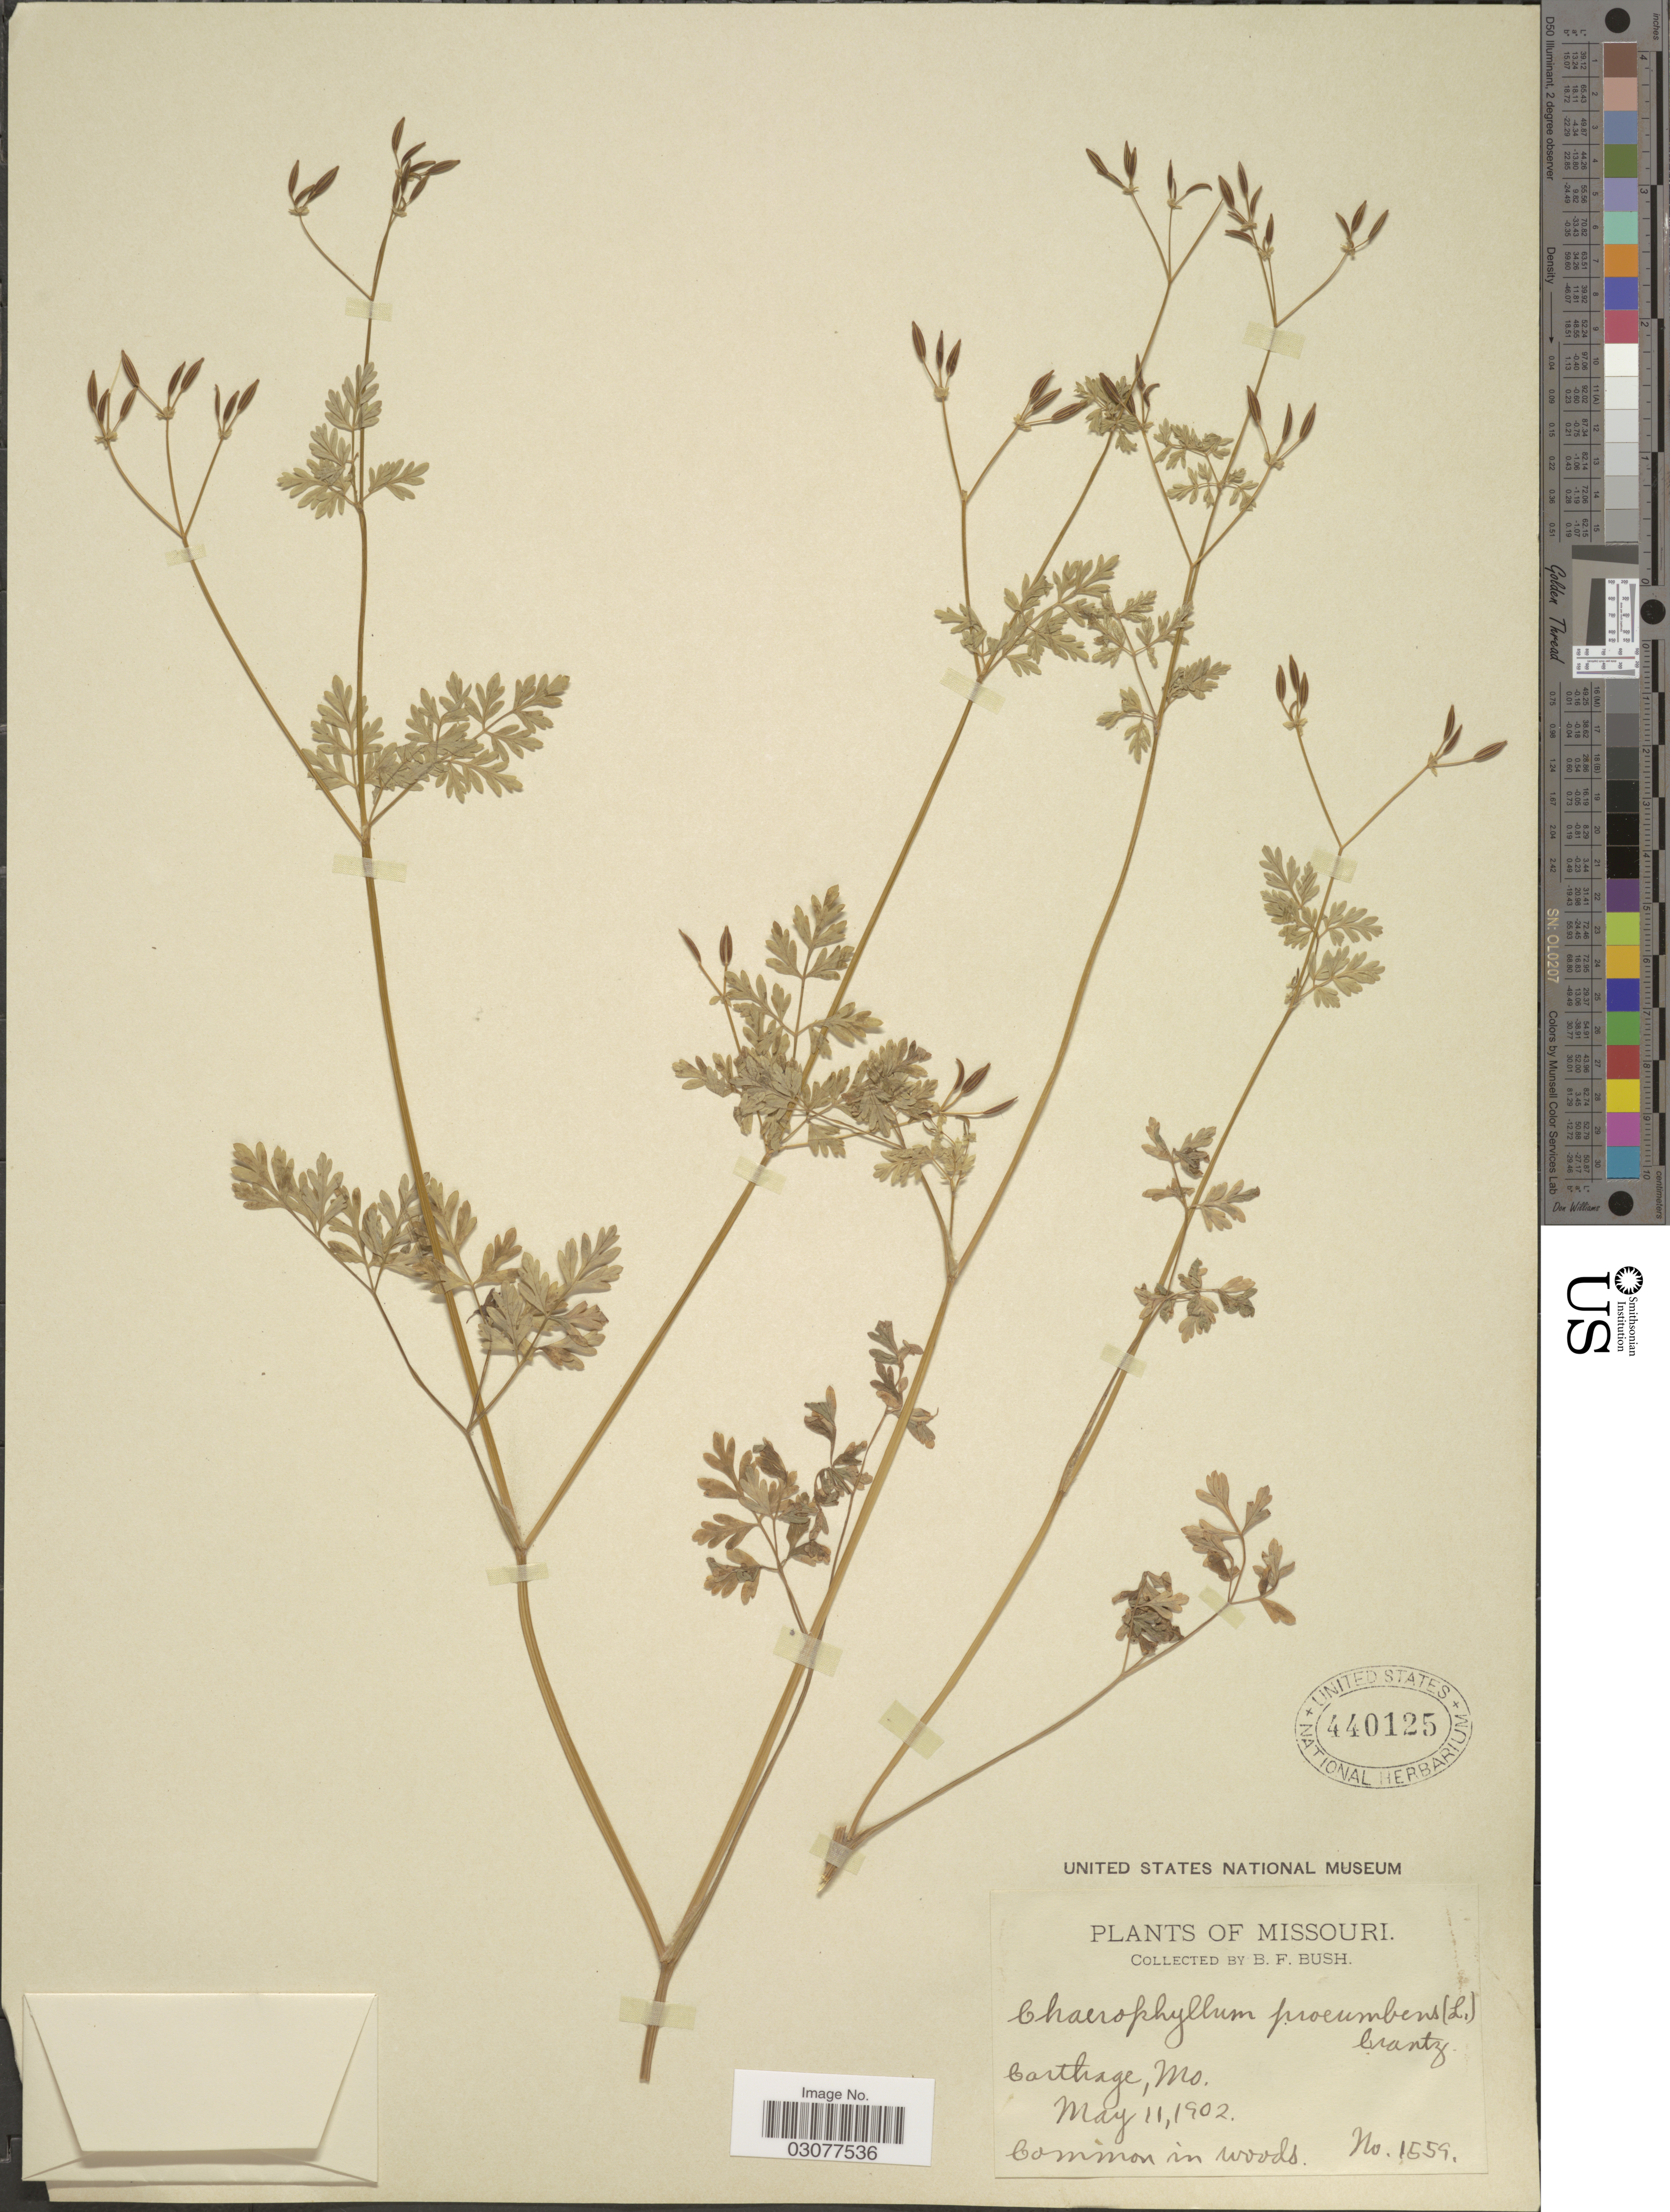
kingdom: Plantae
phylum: Tracheophyta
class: Magnoliopsida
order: Apiales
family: Apiaceae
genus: Chaerophyllum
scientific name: Chaerophyllum procumbens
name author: (L.) Crantz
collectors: B. F. Bush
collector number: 1559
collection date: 1902-05-11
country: United States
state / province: Missouri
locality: Carthage.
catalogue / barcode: US 440125